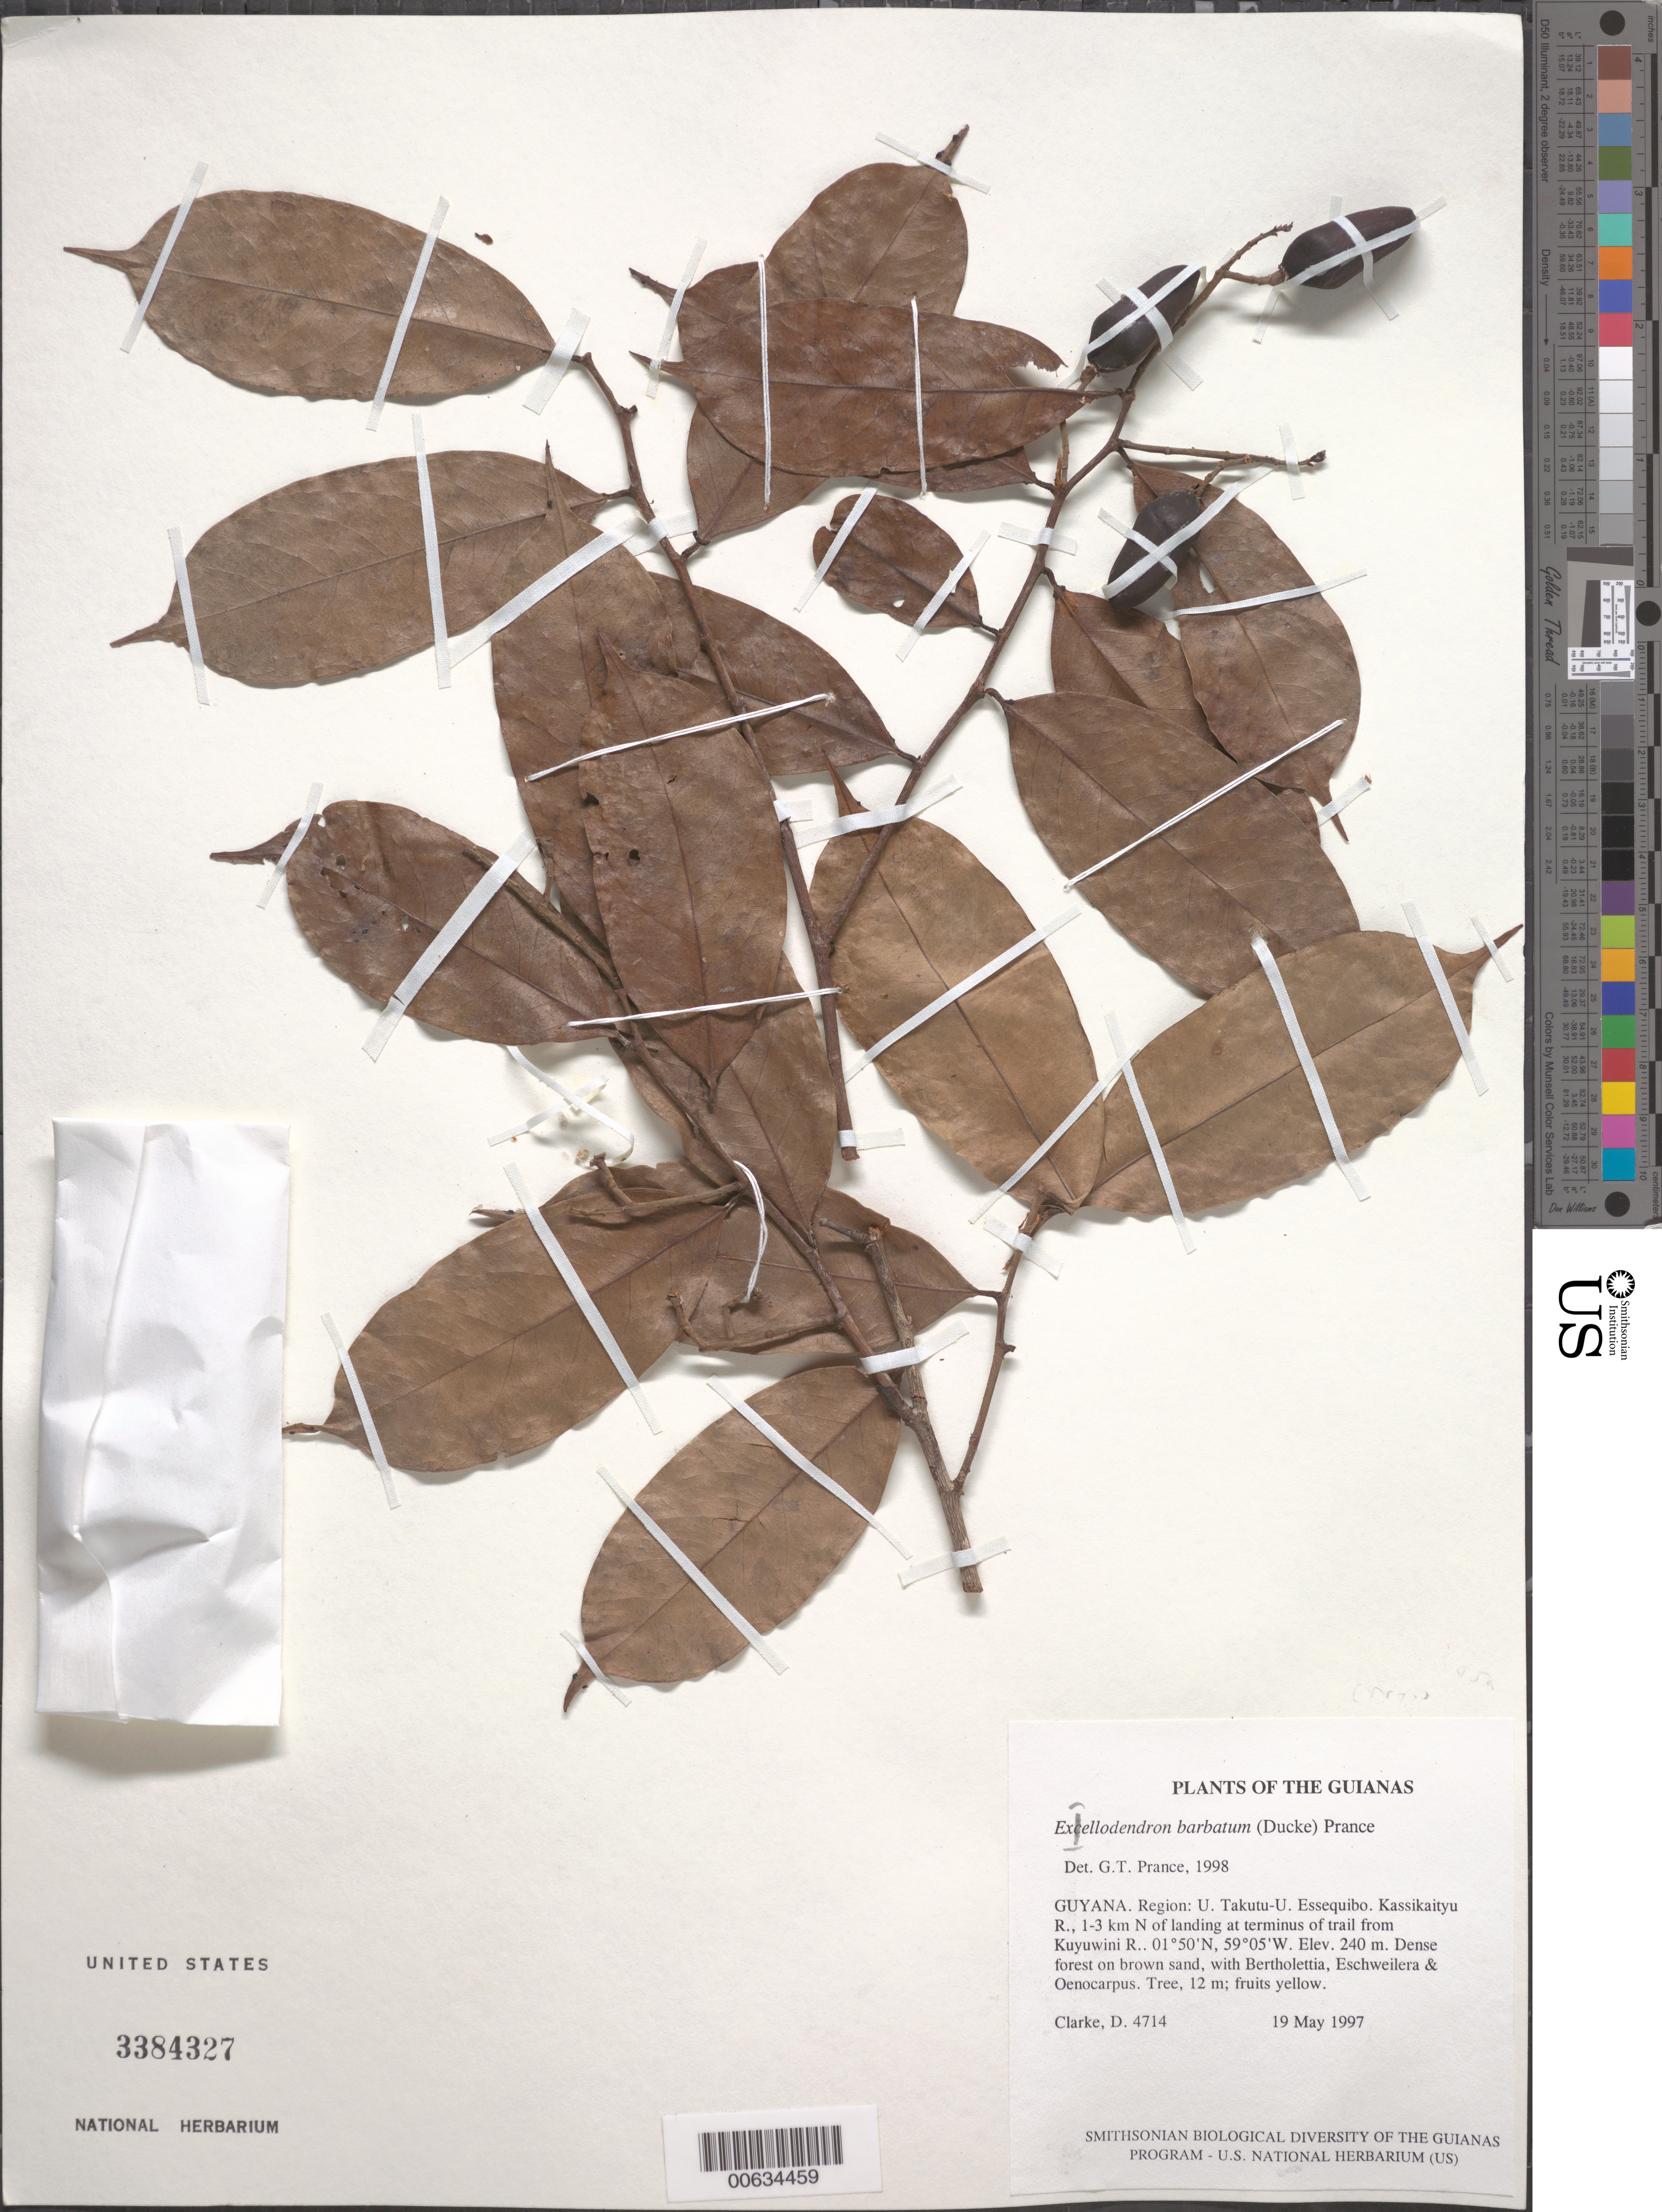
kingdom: Plantae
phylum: Tracheophyta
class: Magnoliopsida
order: Malpighiales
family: Chrysobalanaceae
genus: Exellodendron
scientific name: Exellodendron barbatum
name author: (Ducke) Prance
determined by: Prance, G. T.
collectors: H. D. Clarke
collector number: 4714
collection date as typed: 19 May 1997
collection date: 1997-05-19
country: Guyana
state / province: U. Takutu-U. Essequibo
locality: Kassikaityu R., 1-3 km N of landing at terminus of trail from Kuyuwini R.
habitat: Dense forest on brown sand, with Bertholettia, Eschweilera & Oenocarpus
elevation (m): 240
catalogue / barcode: US 3384327